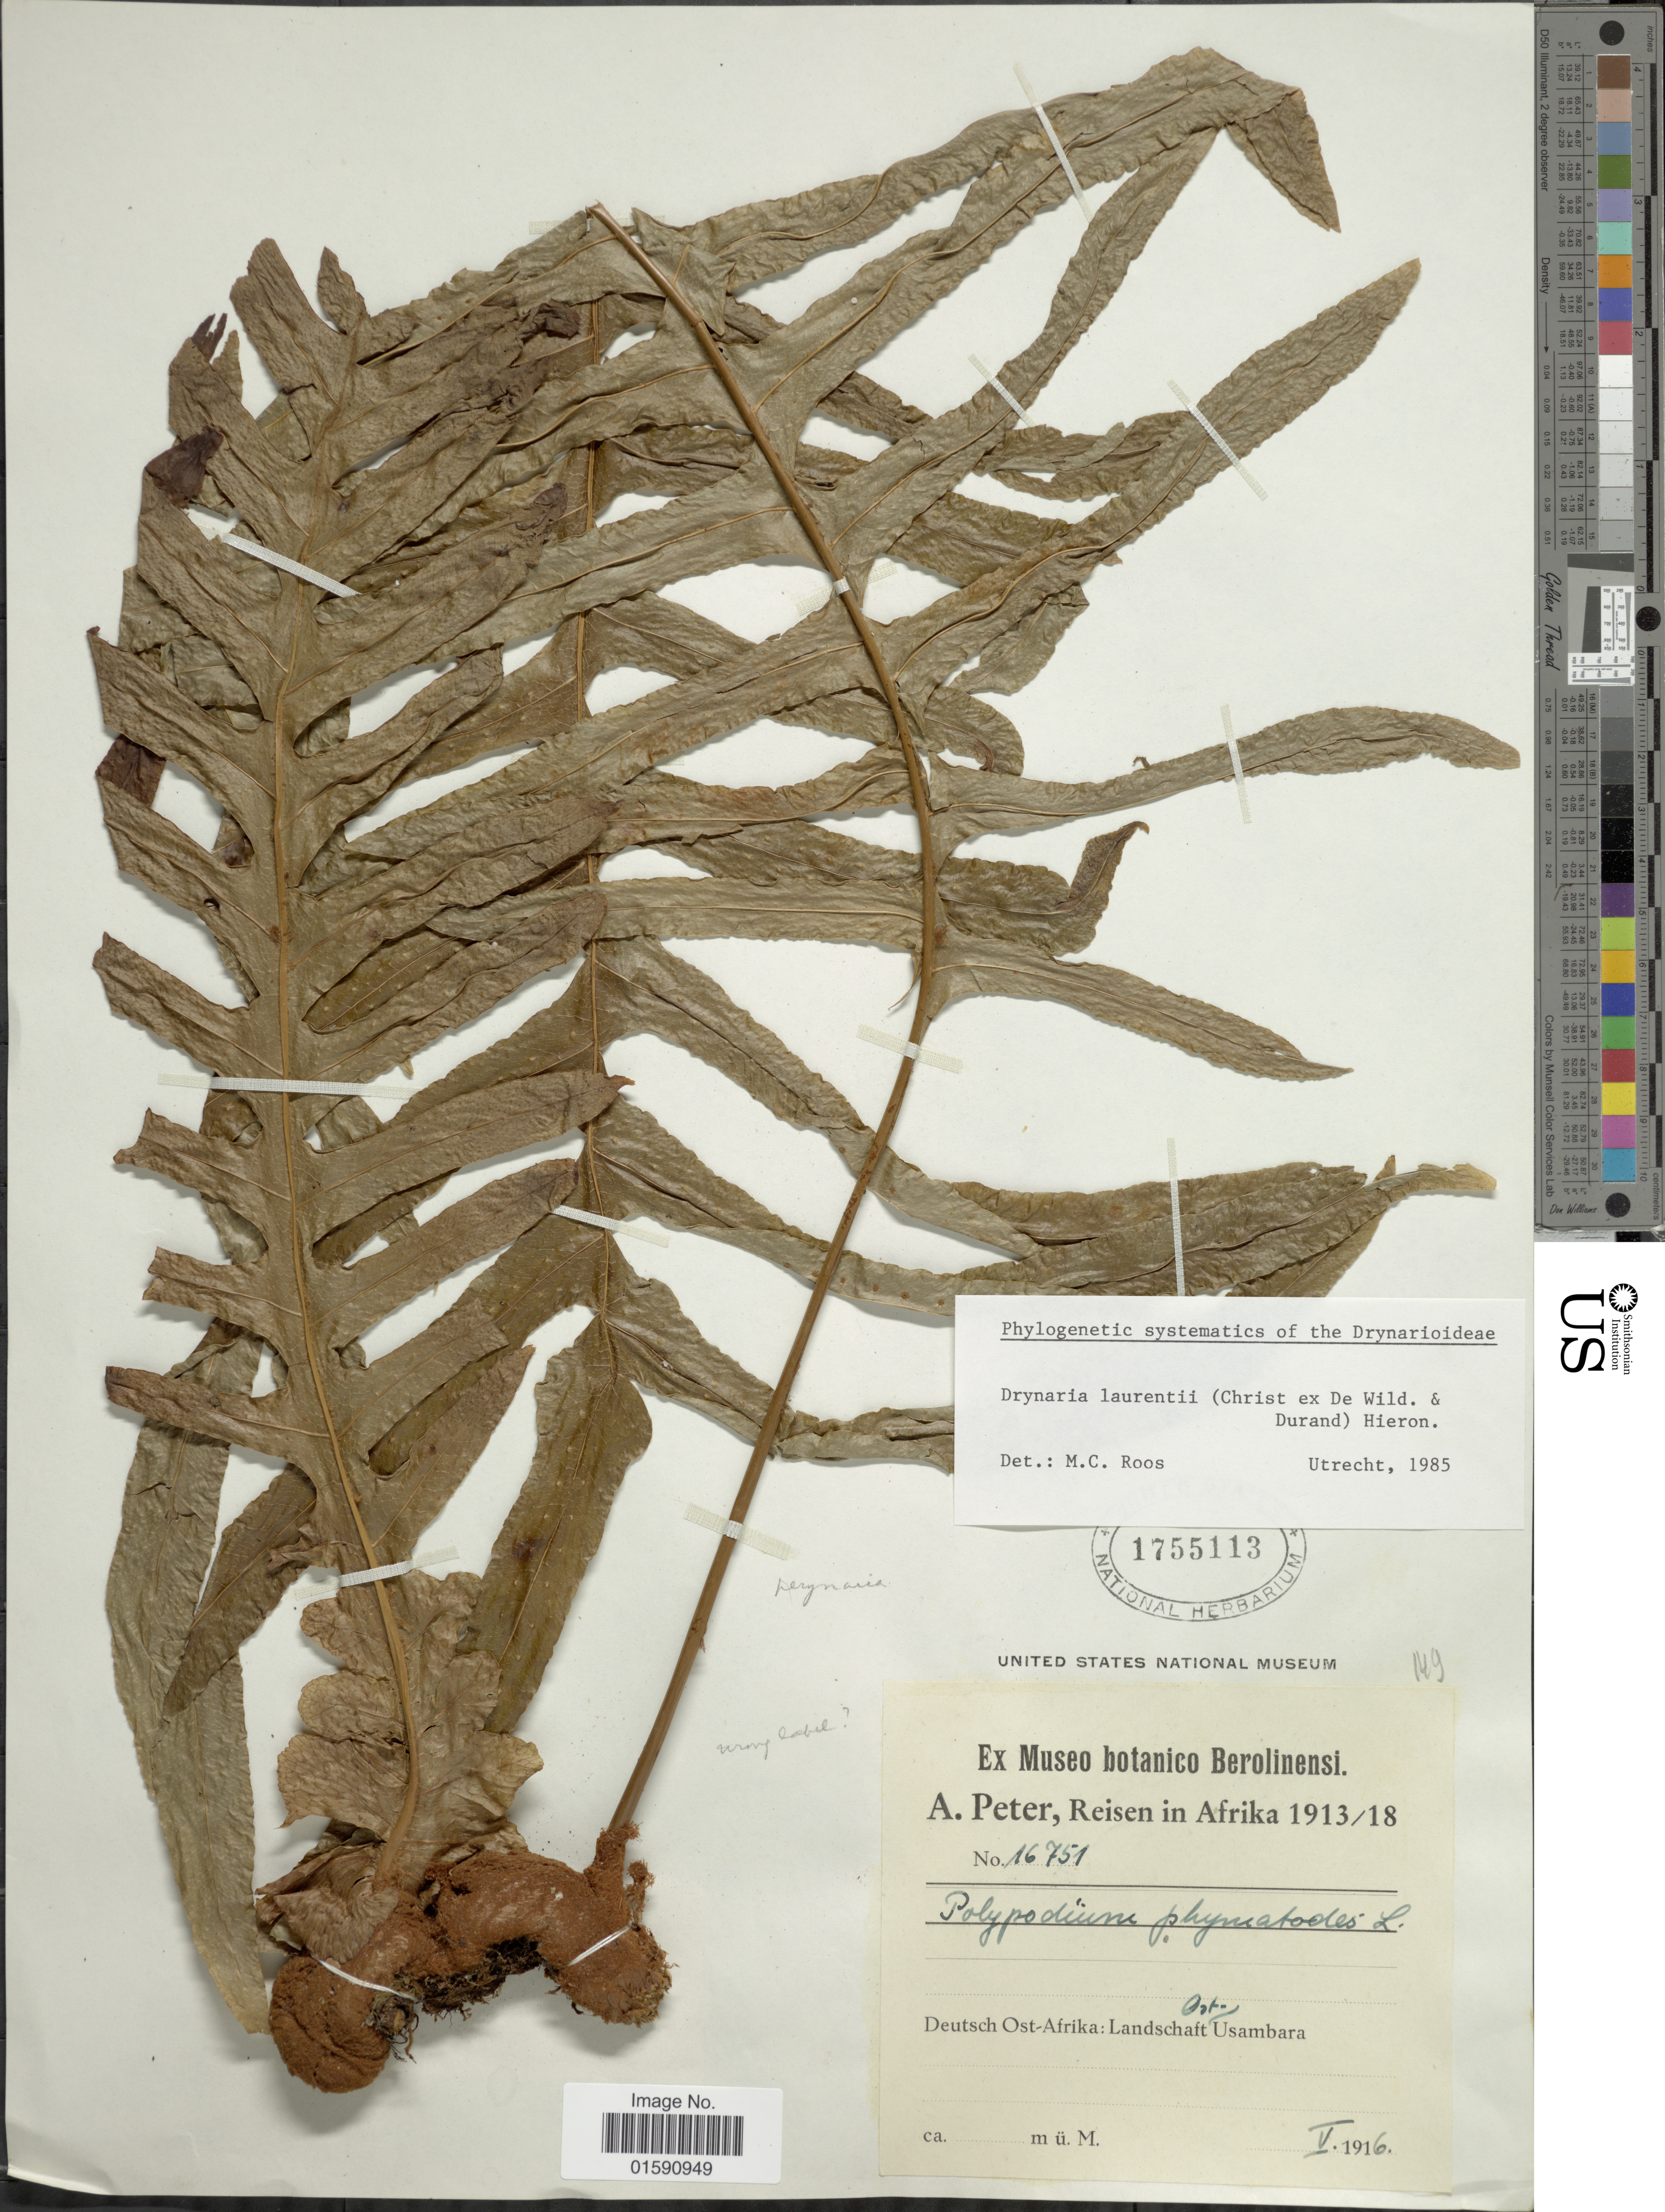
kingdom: Plantae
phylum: Tracheophyta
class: Polypodiopsida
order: Polypodiales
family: Polypodiaceae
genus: Drynaria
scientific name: Drynaria laurentii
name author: (Christ) Hieron.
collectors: A. Peter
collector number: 16751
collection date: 1916-05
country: Tanzania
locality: Deutsch Ost-Afrika: Landschaft Usambara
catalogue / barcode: US 1755113